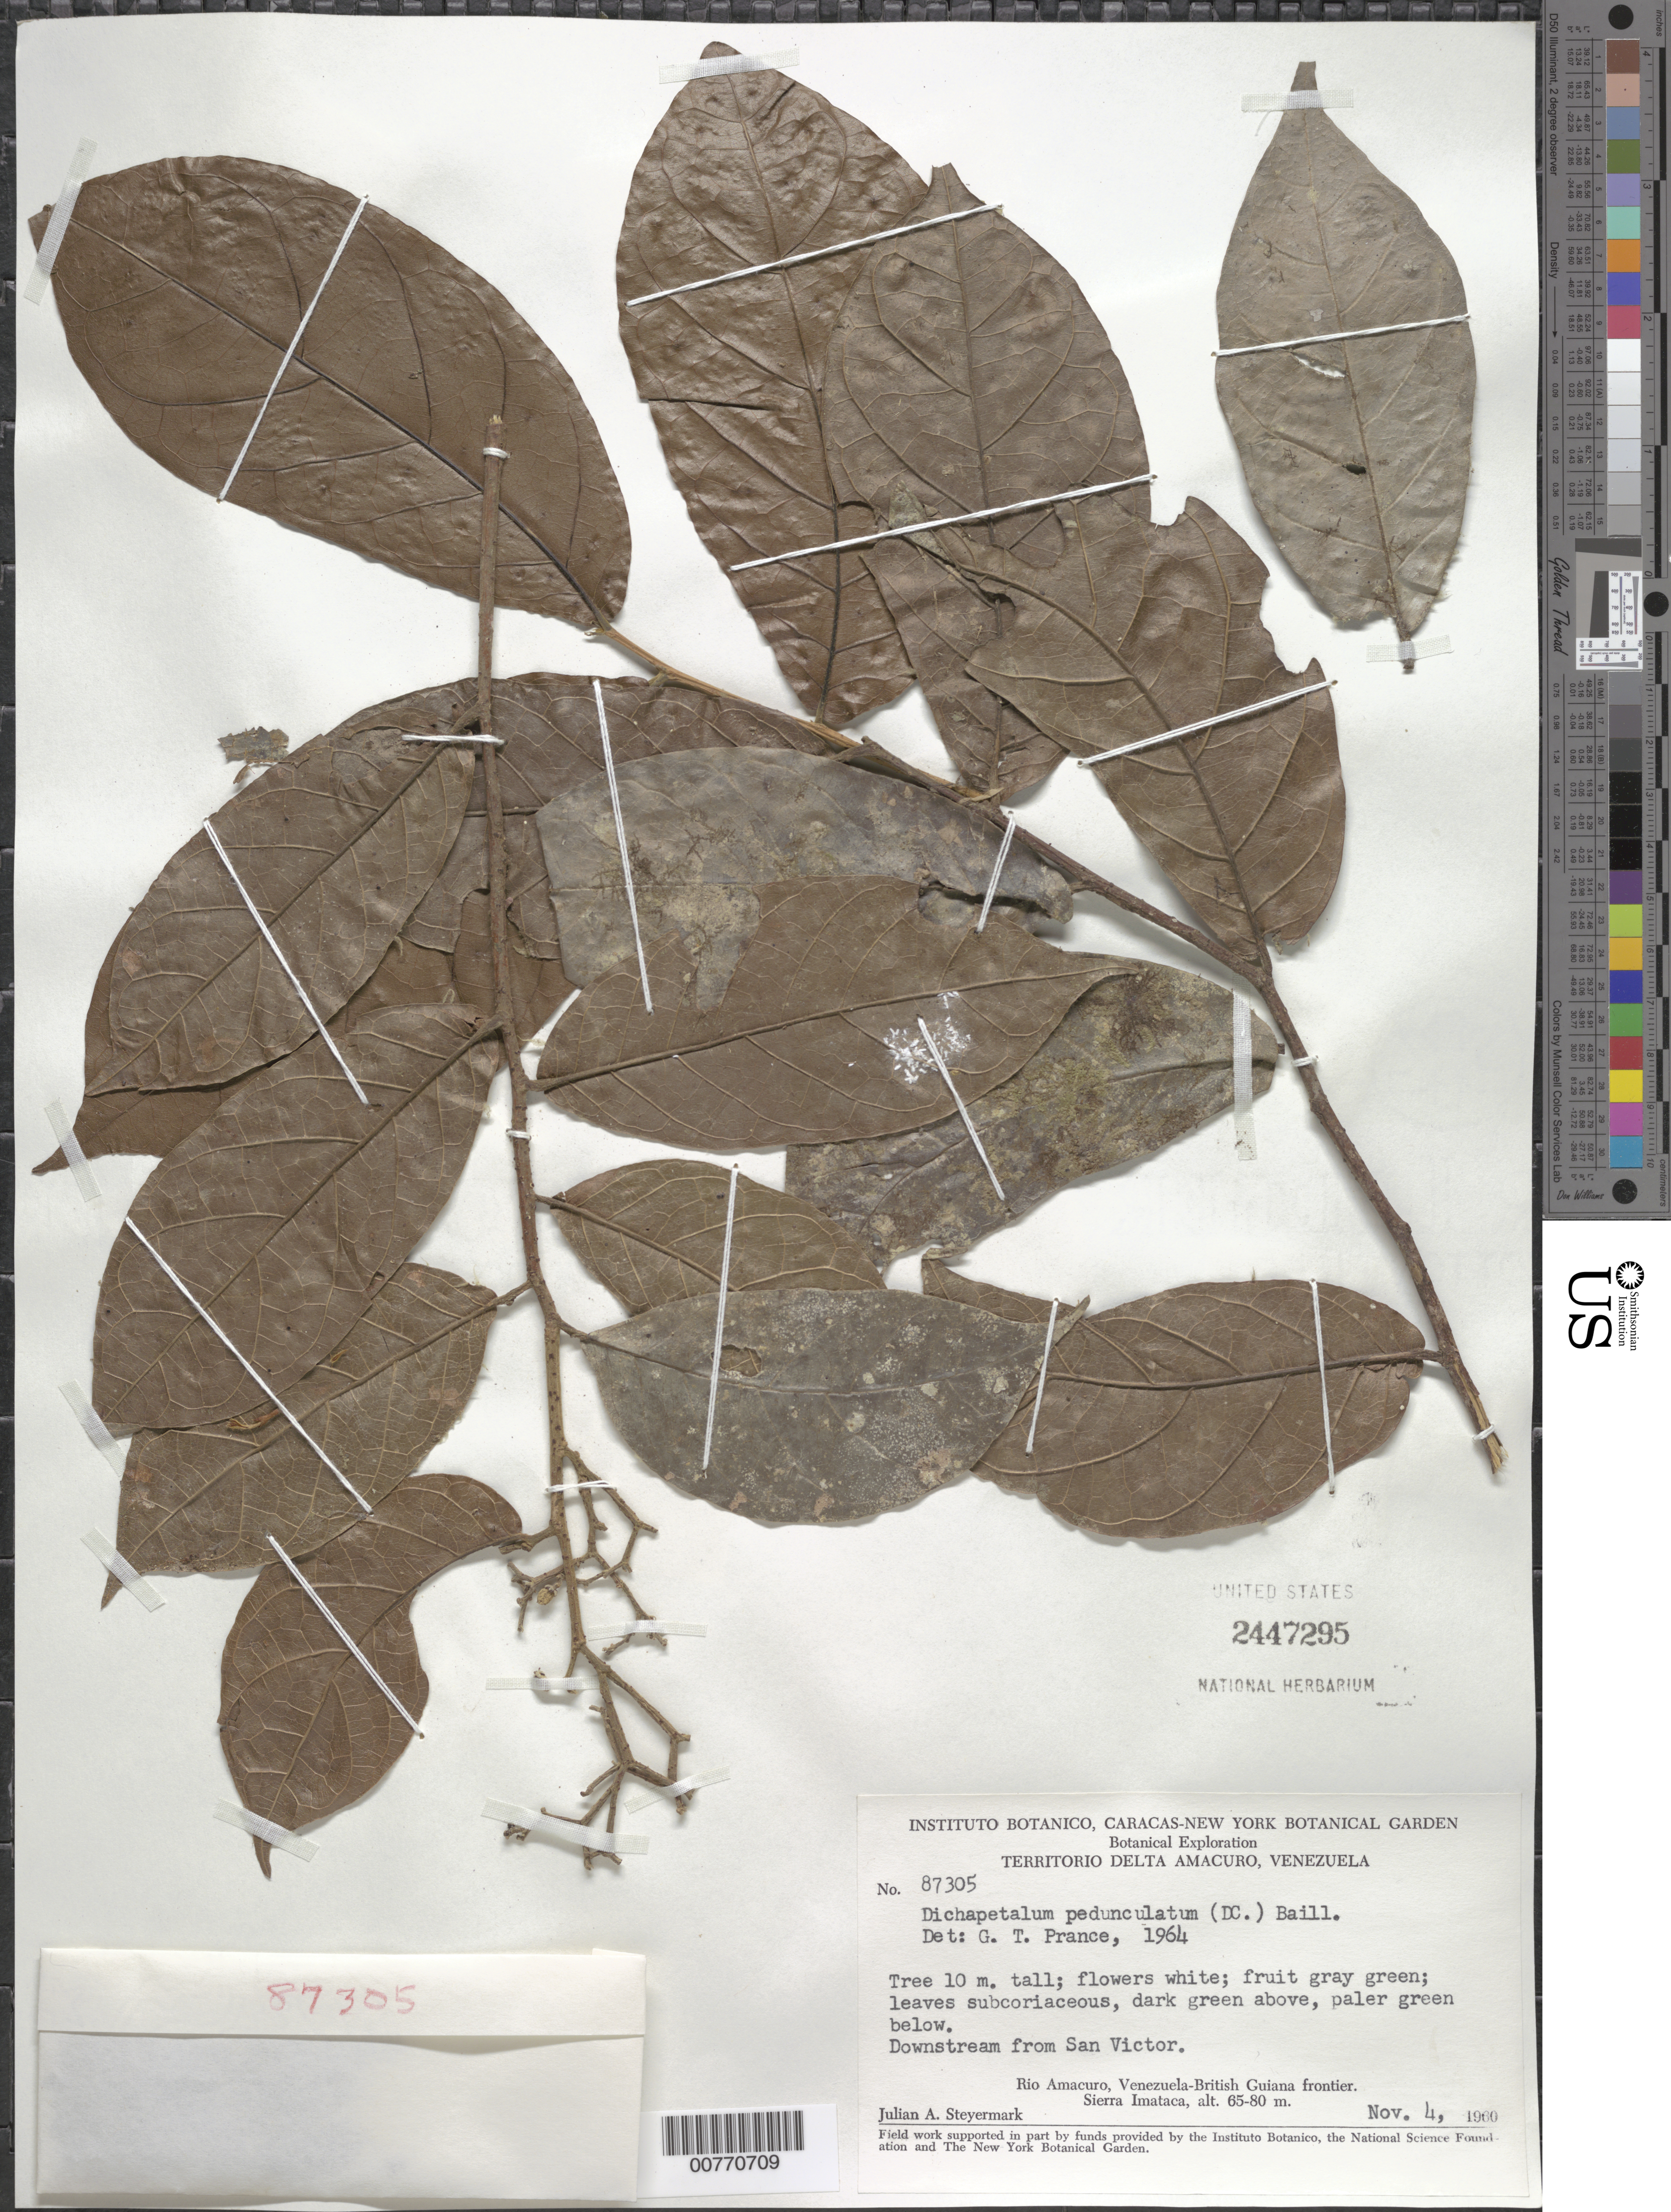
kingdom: Plantae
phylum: Tracheophyta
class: Magnoliopsida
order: Malpighiales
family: Dichapetalaceae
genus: Dichapetalum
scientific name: Dichapetalum pedunculatum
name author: (DC.) Baill.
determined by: Prance, G. T.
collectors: J. Steyermark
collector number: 87305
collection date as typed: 4-Nov-60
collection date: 1960-11-04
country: Venezuela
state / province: Delta Amacuro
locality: Río Amacuro, Venezuela-British Guiana frontier, Sierra Imataca, downstream from San Victor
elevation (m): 65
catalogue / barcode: US 2447295